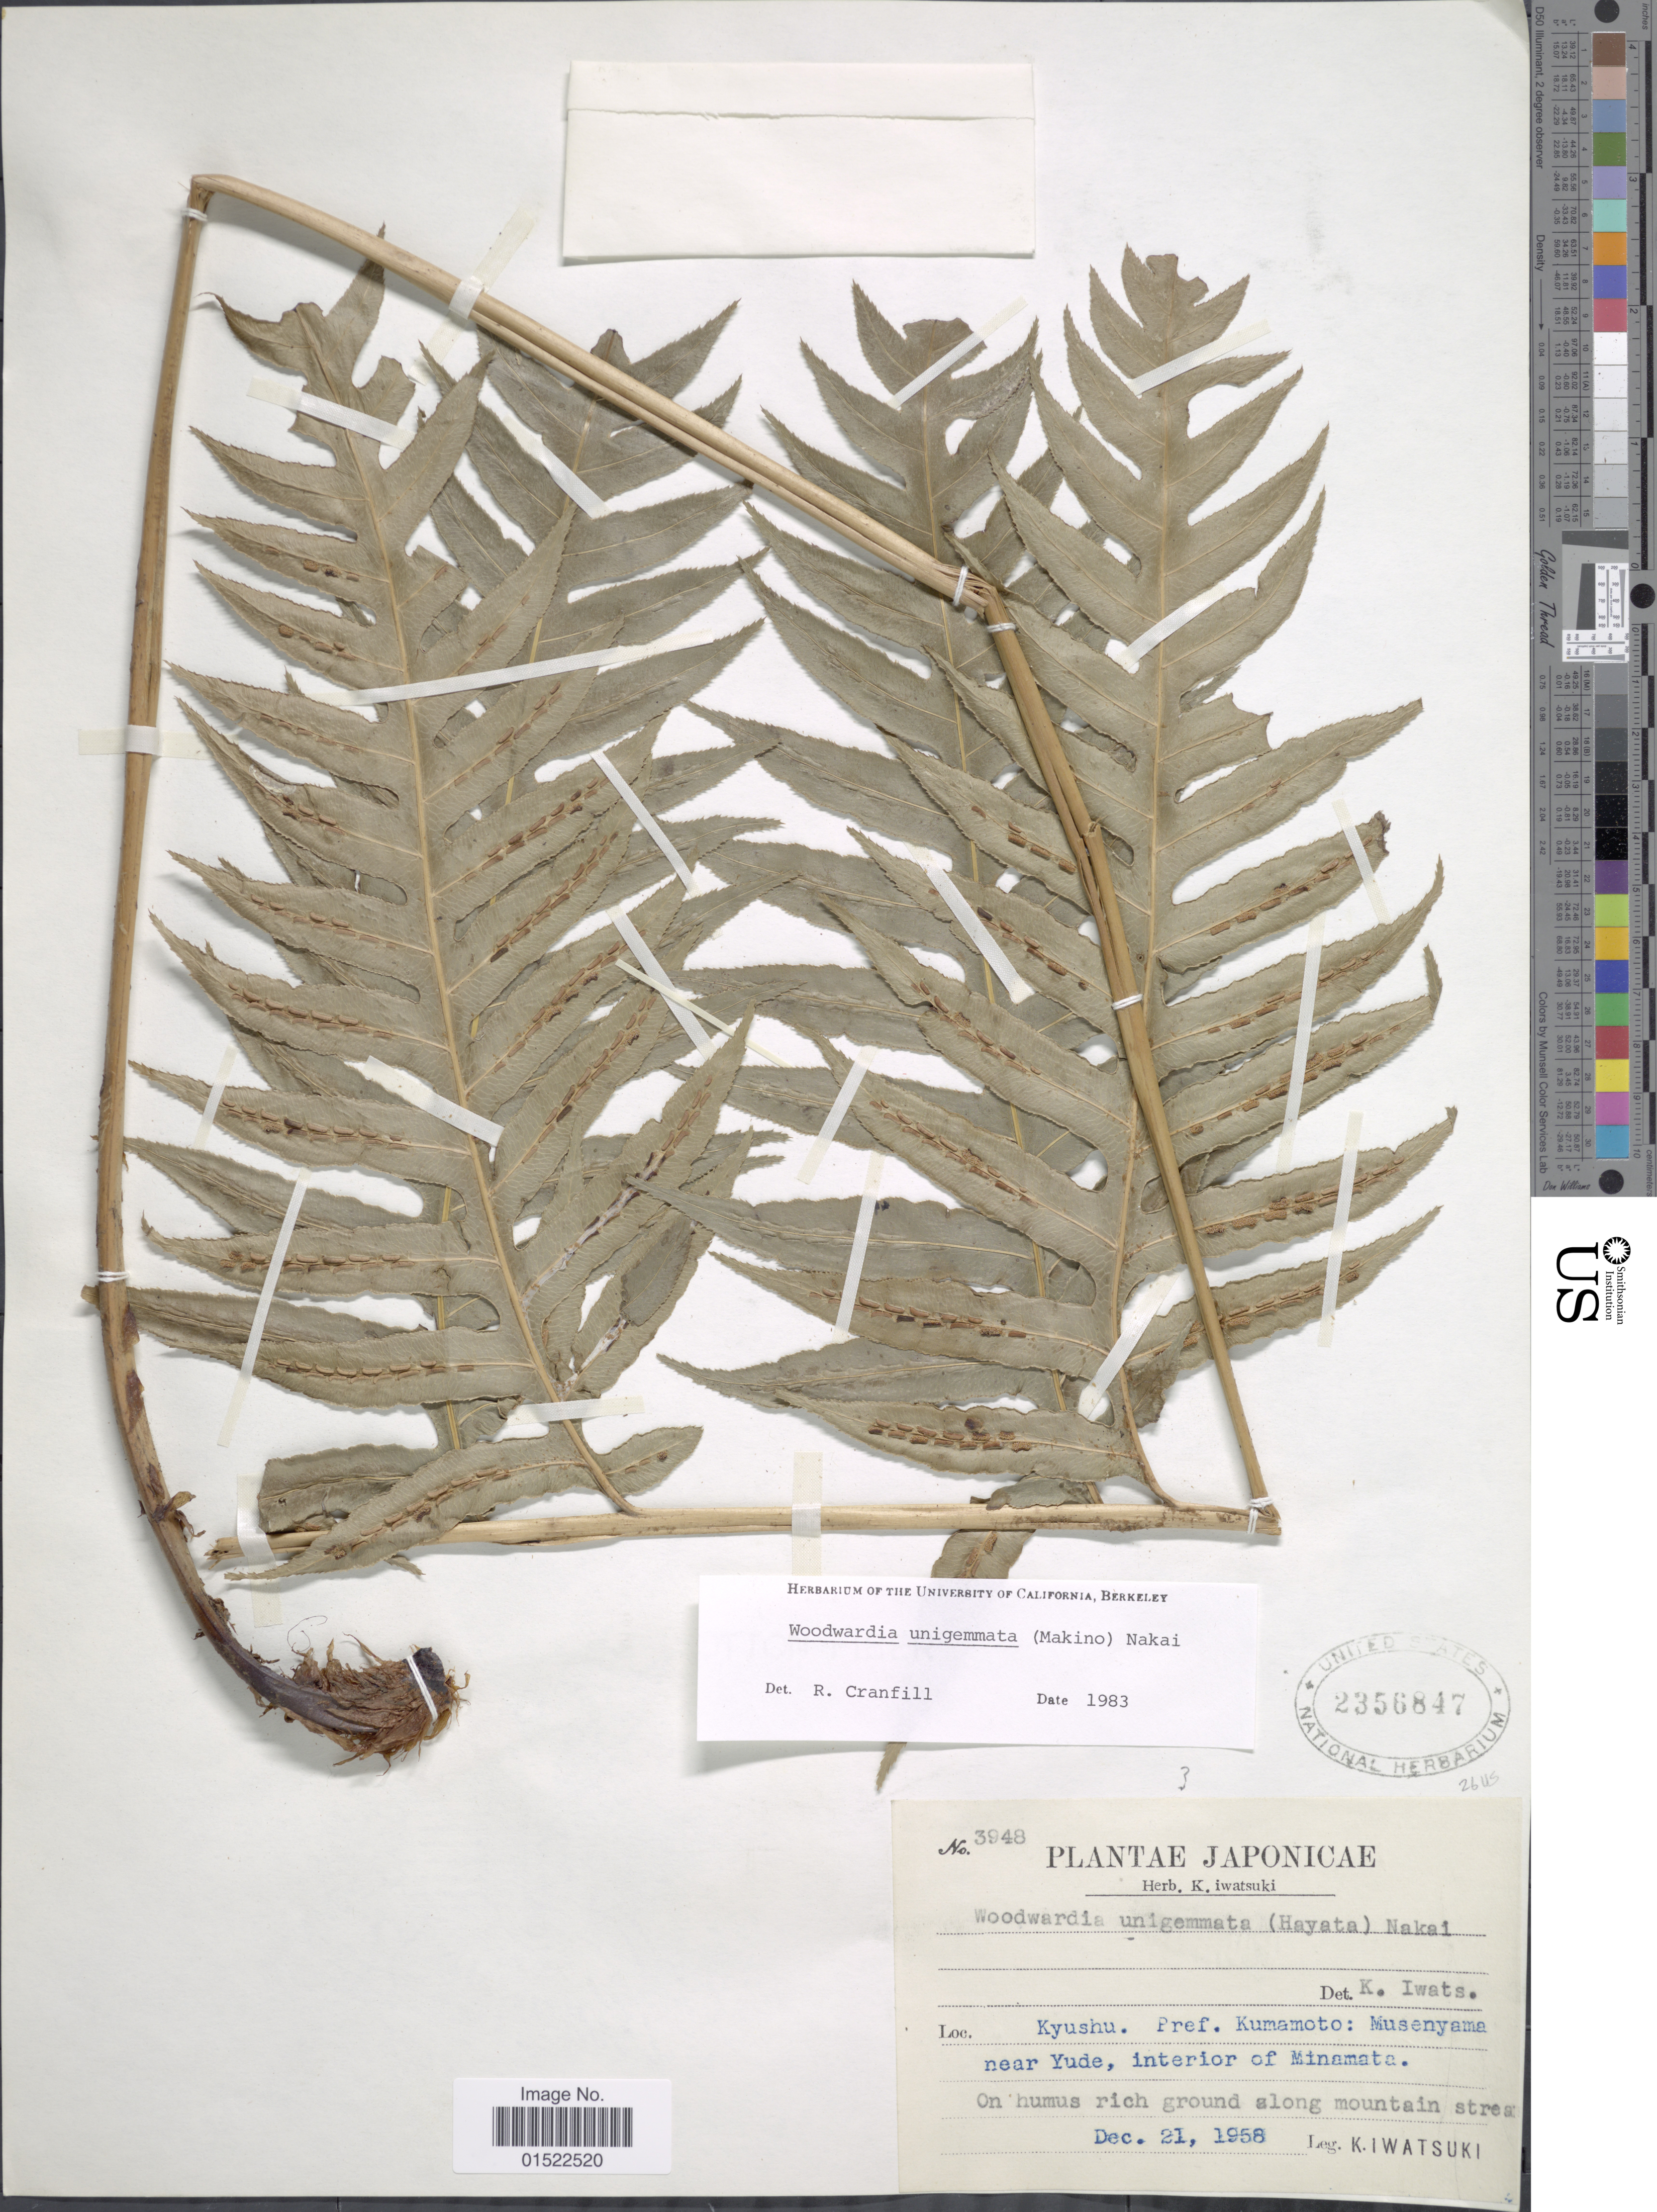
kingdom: Plantae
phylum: Tracheophyta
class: Polypodiopsida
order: Polypodiales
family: Blechnaceae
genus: Woodwardia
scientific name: Woodwardia unigemmata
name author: (Makino) Nakai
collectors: K. Iwatsuki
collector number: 3948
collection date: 1958-12-21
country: Japan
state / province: Kumamoto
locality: Kyushyu, Musenyama near Yude, interior of Minamata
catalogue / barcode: US 2356847